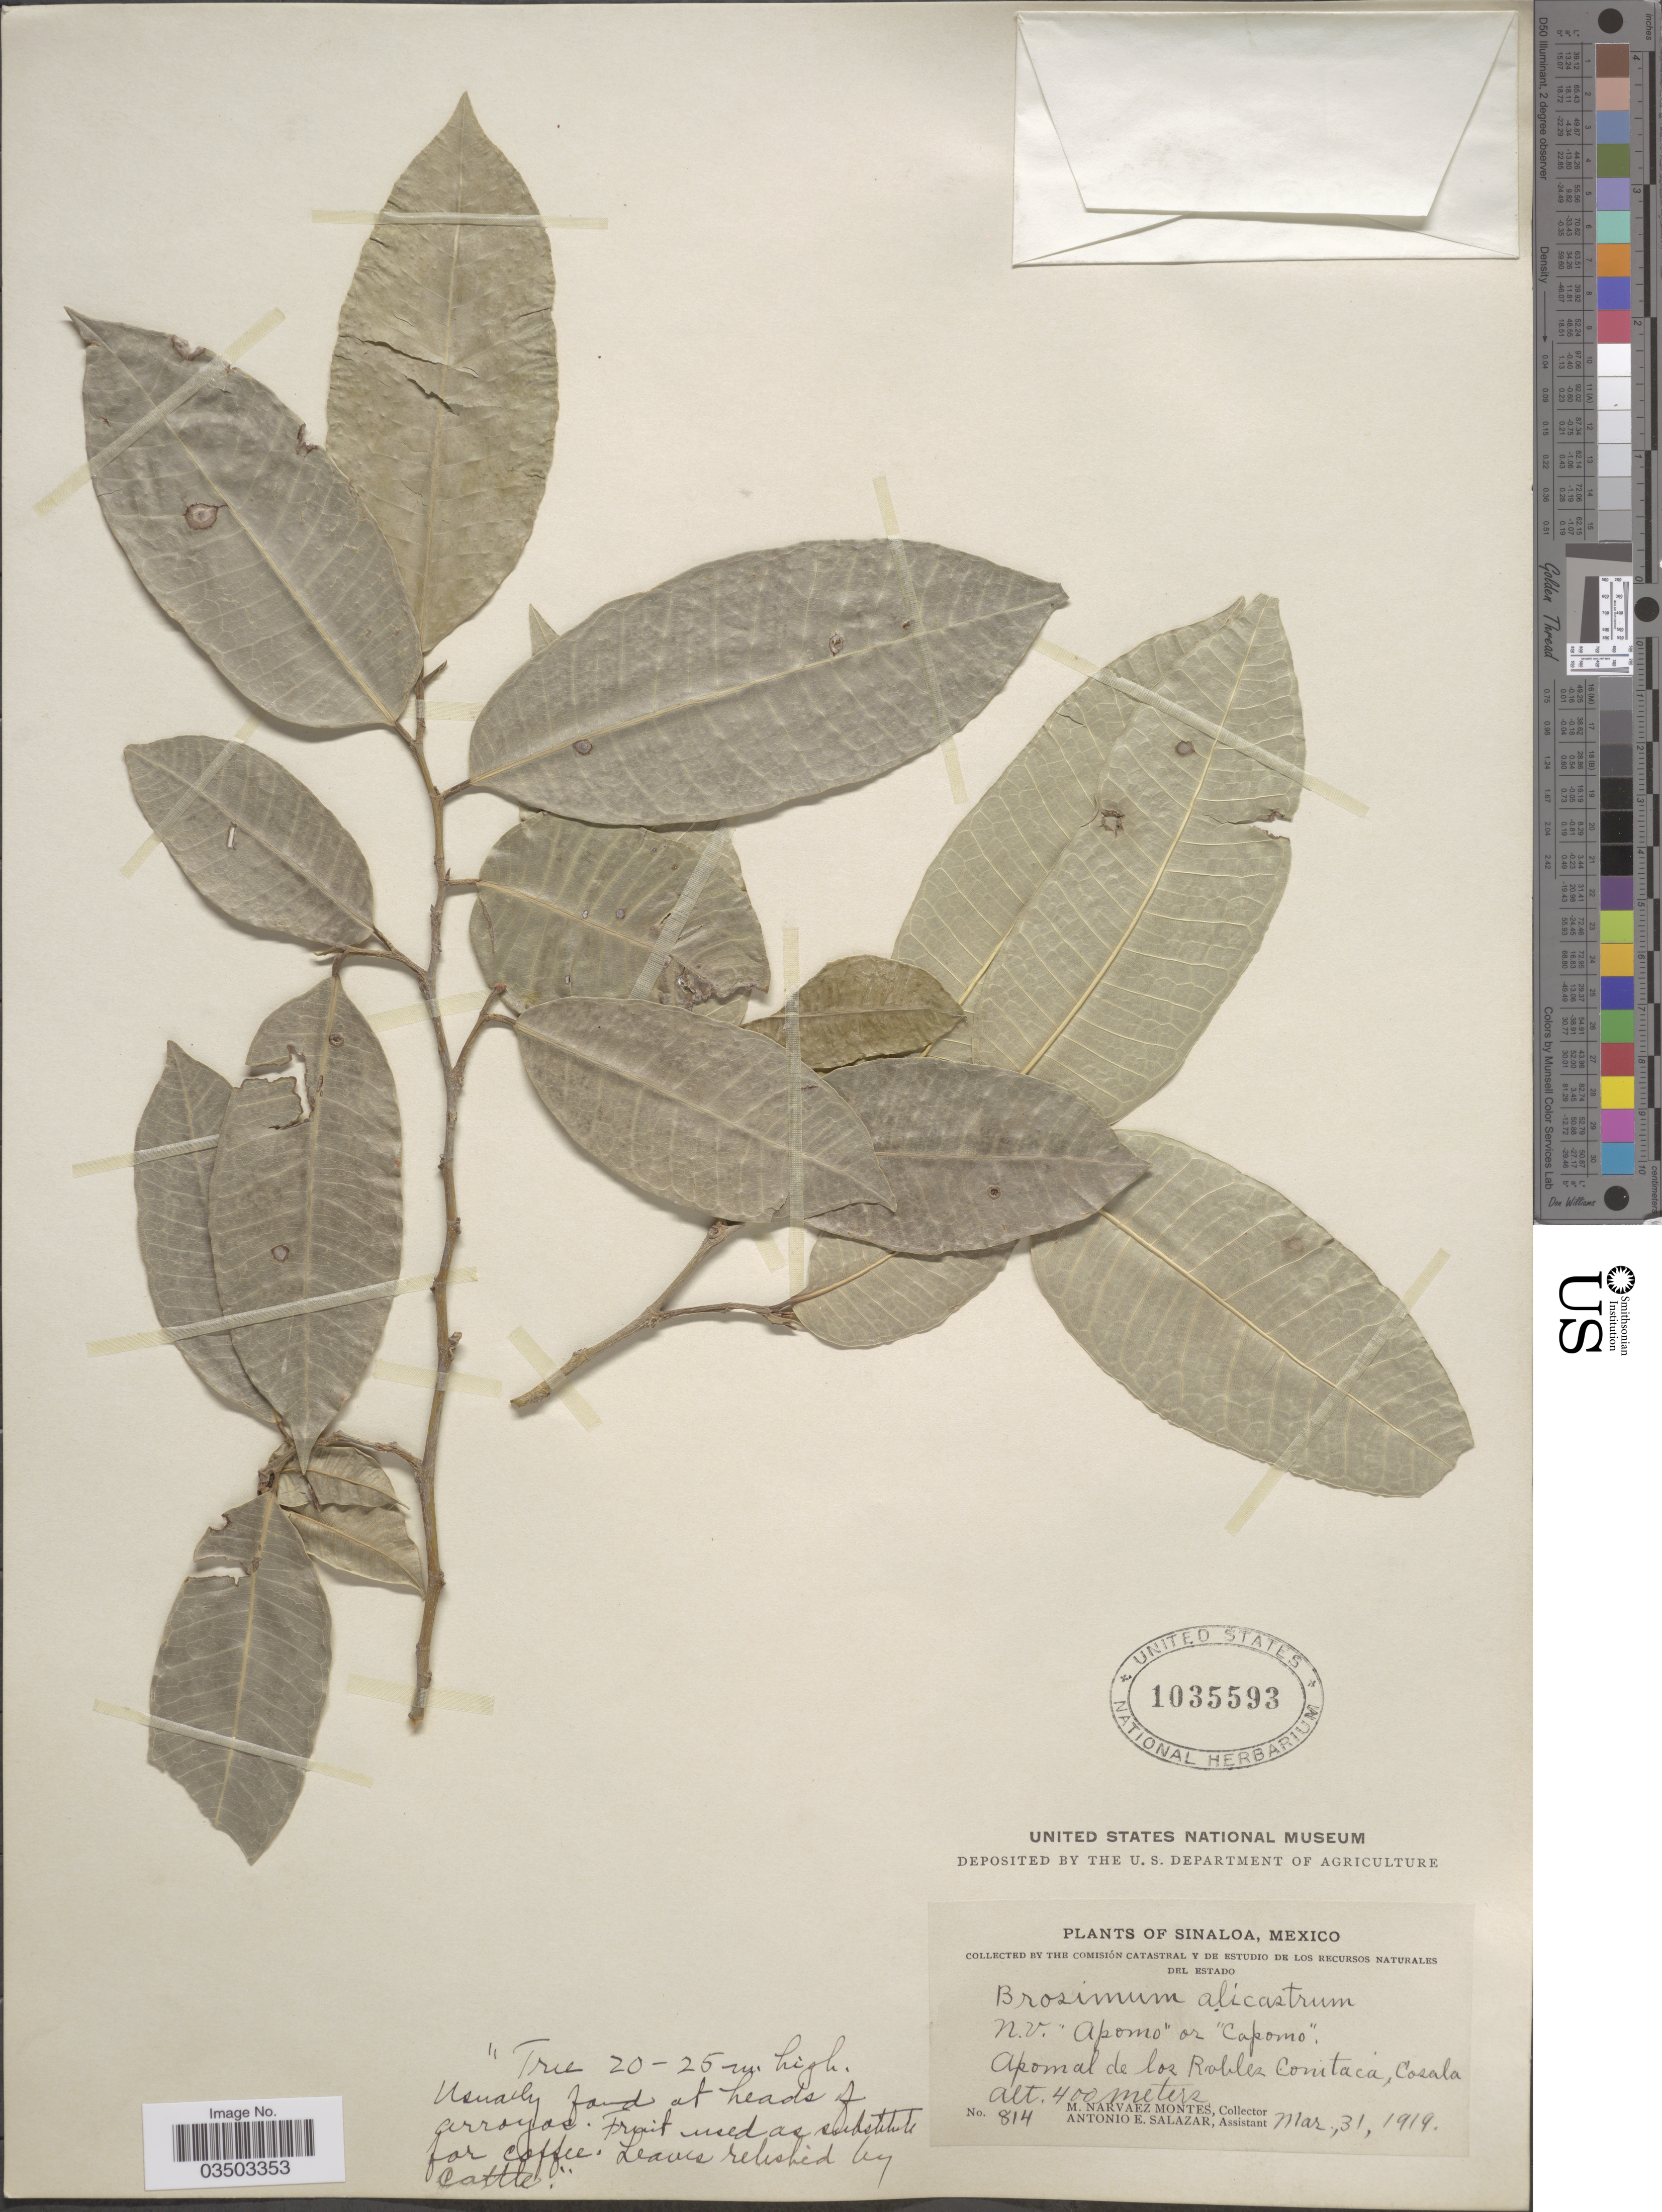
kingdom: Plantae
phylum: Tracheophyta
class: Magnoliopsida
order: Rosales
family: Moraceae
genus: Brosimum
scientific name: Brosimum alicastrum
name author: Sw.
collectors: M. Narvaez-Montes & A. E. Salazar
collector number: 814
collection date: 1919-03-31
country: Mexico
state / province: Sinaloa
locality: Apomal de loz Robles Conitaca, Cosala.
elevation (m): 400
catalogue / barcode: US 1035593